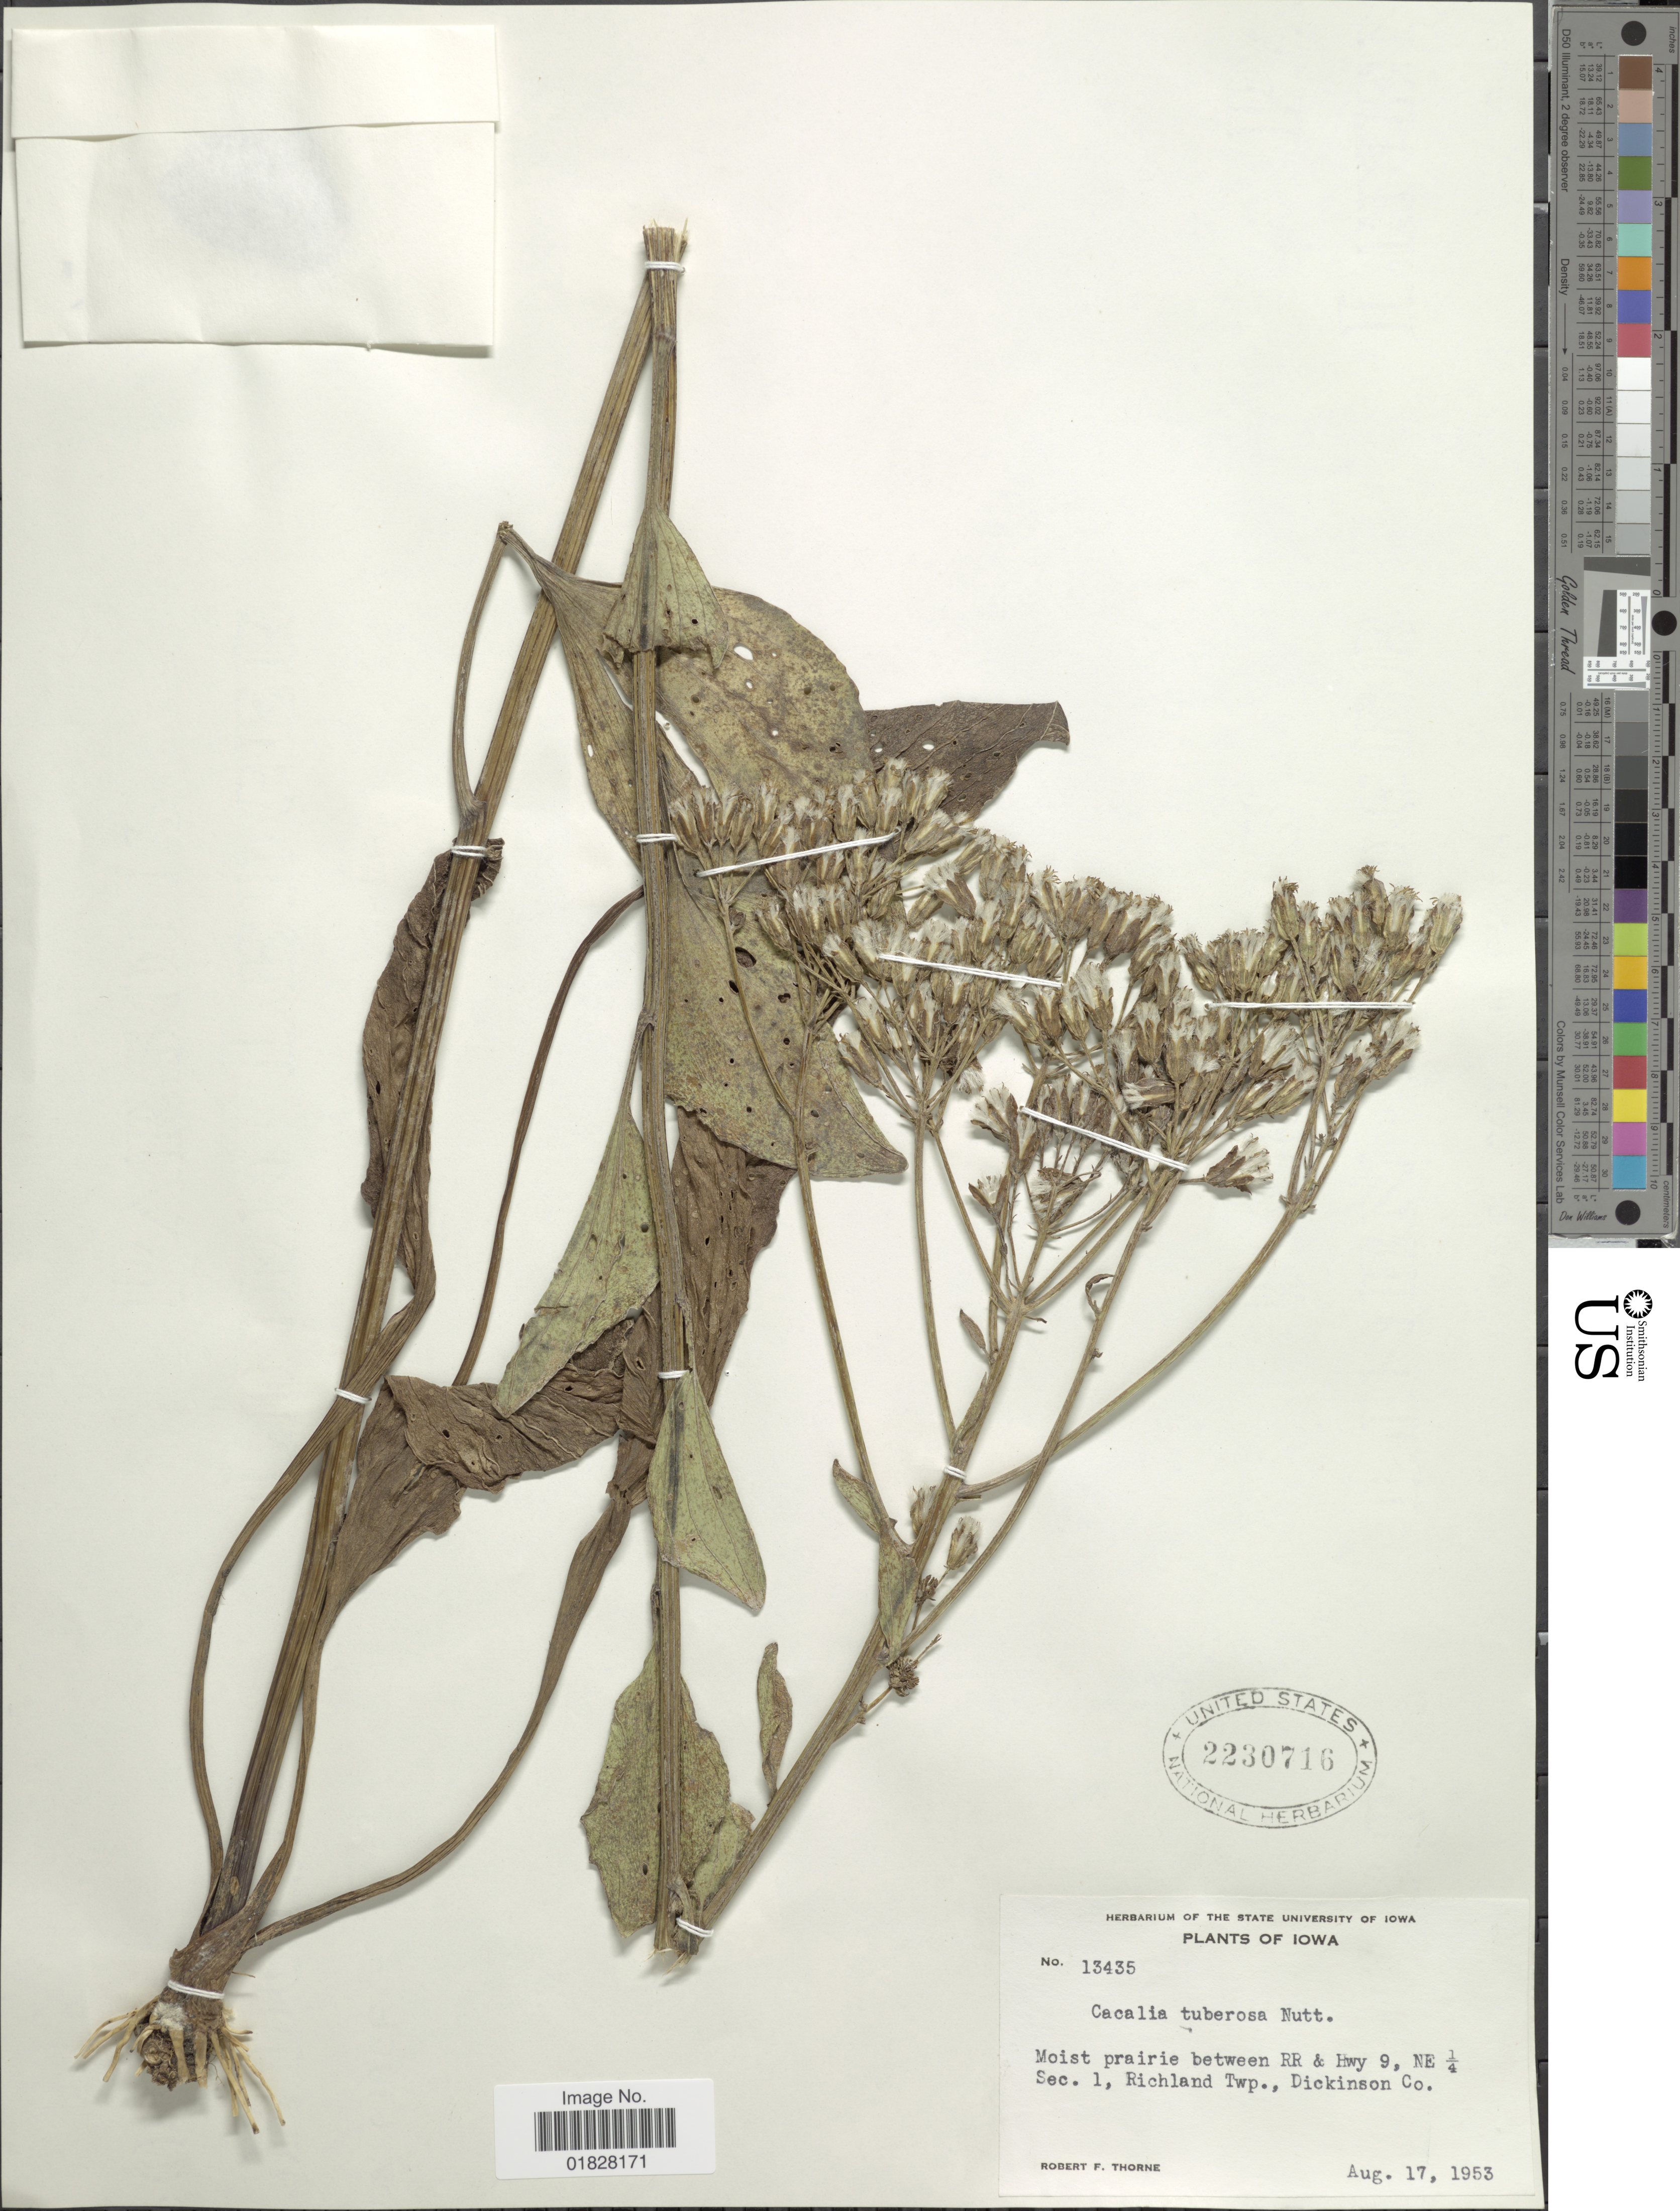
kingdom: Plantae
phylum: Tracheophyta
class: Magnoliopsida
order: Asterales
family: Asteraceae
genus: Arnoglossum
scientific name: Arnoglossum plantagineum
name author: Raf.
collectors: R. F. Thorne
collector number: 13435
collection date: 1953-08-17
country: United States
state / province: Iowa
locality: Moist prairie between RR & Hwy 9, NE ¼ Sec. 1, Richland Twp., Dickinson Co.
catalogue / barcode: US 2230716